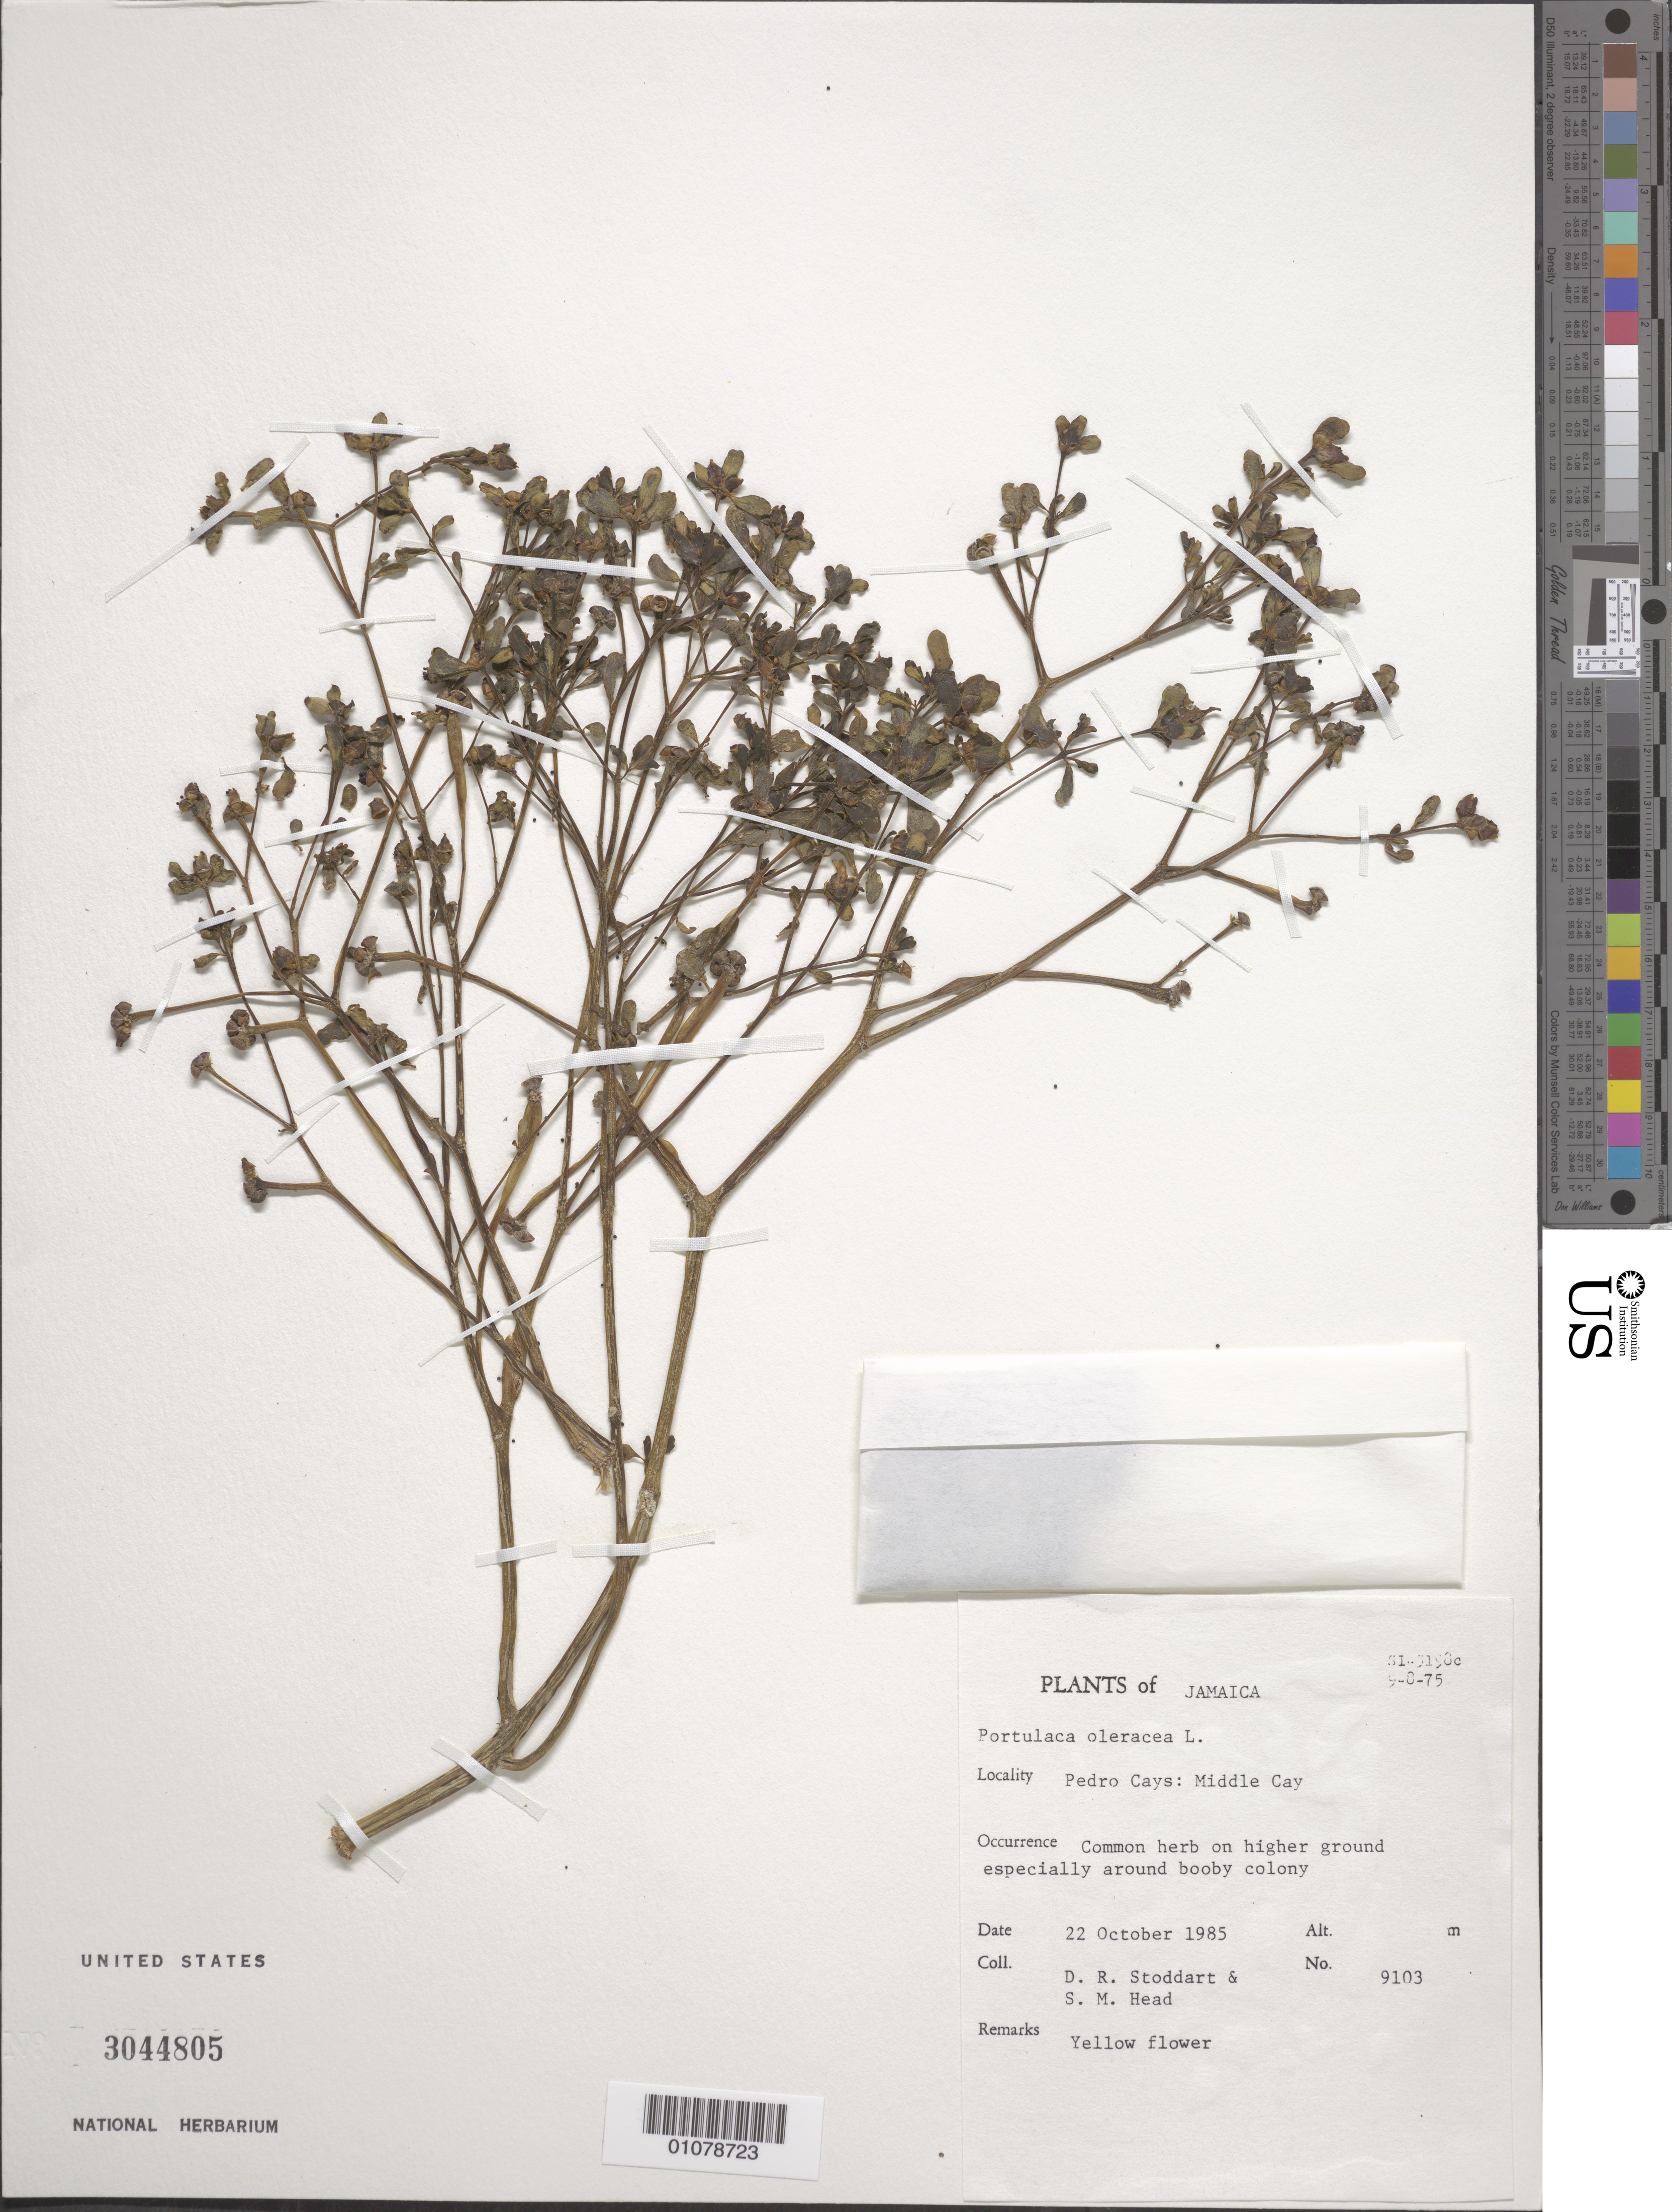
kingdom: Plantae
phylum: Tracheophyta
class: Magnoliopsida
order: Caryophyllales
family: Portulacaceae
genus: Portulaca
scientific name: Portulaca oleracea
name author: L.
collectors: D. R. Stoddart & S. Head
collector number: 9103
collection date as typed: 22 Oct 1985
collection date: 1985-10-22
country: Jamaica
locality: Pedro Cays: Middle Cay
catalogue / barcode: US 3044805